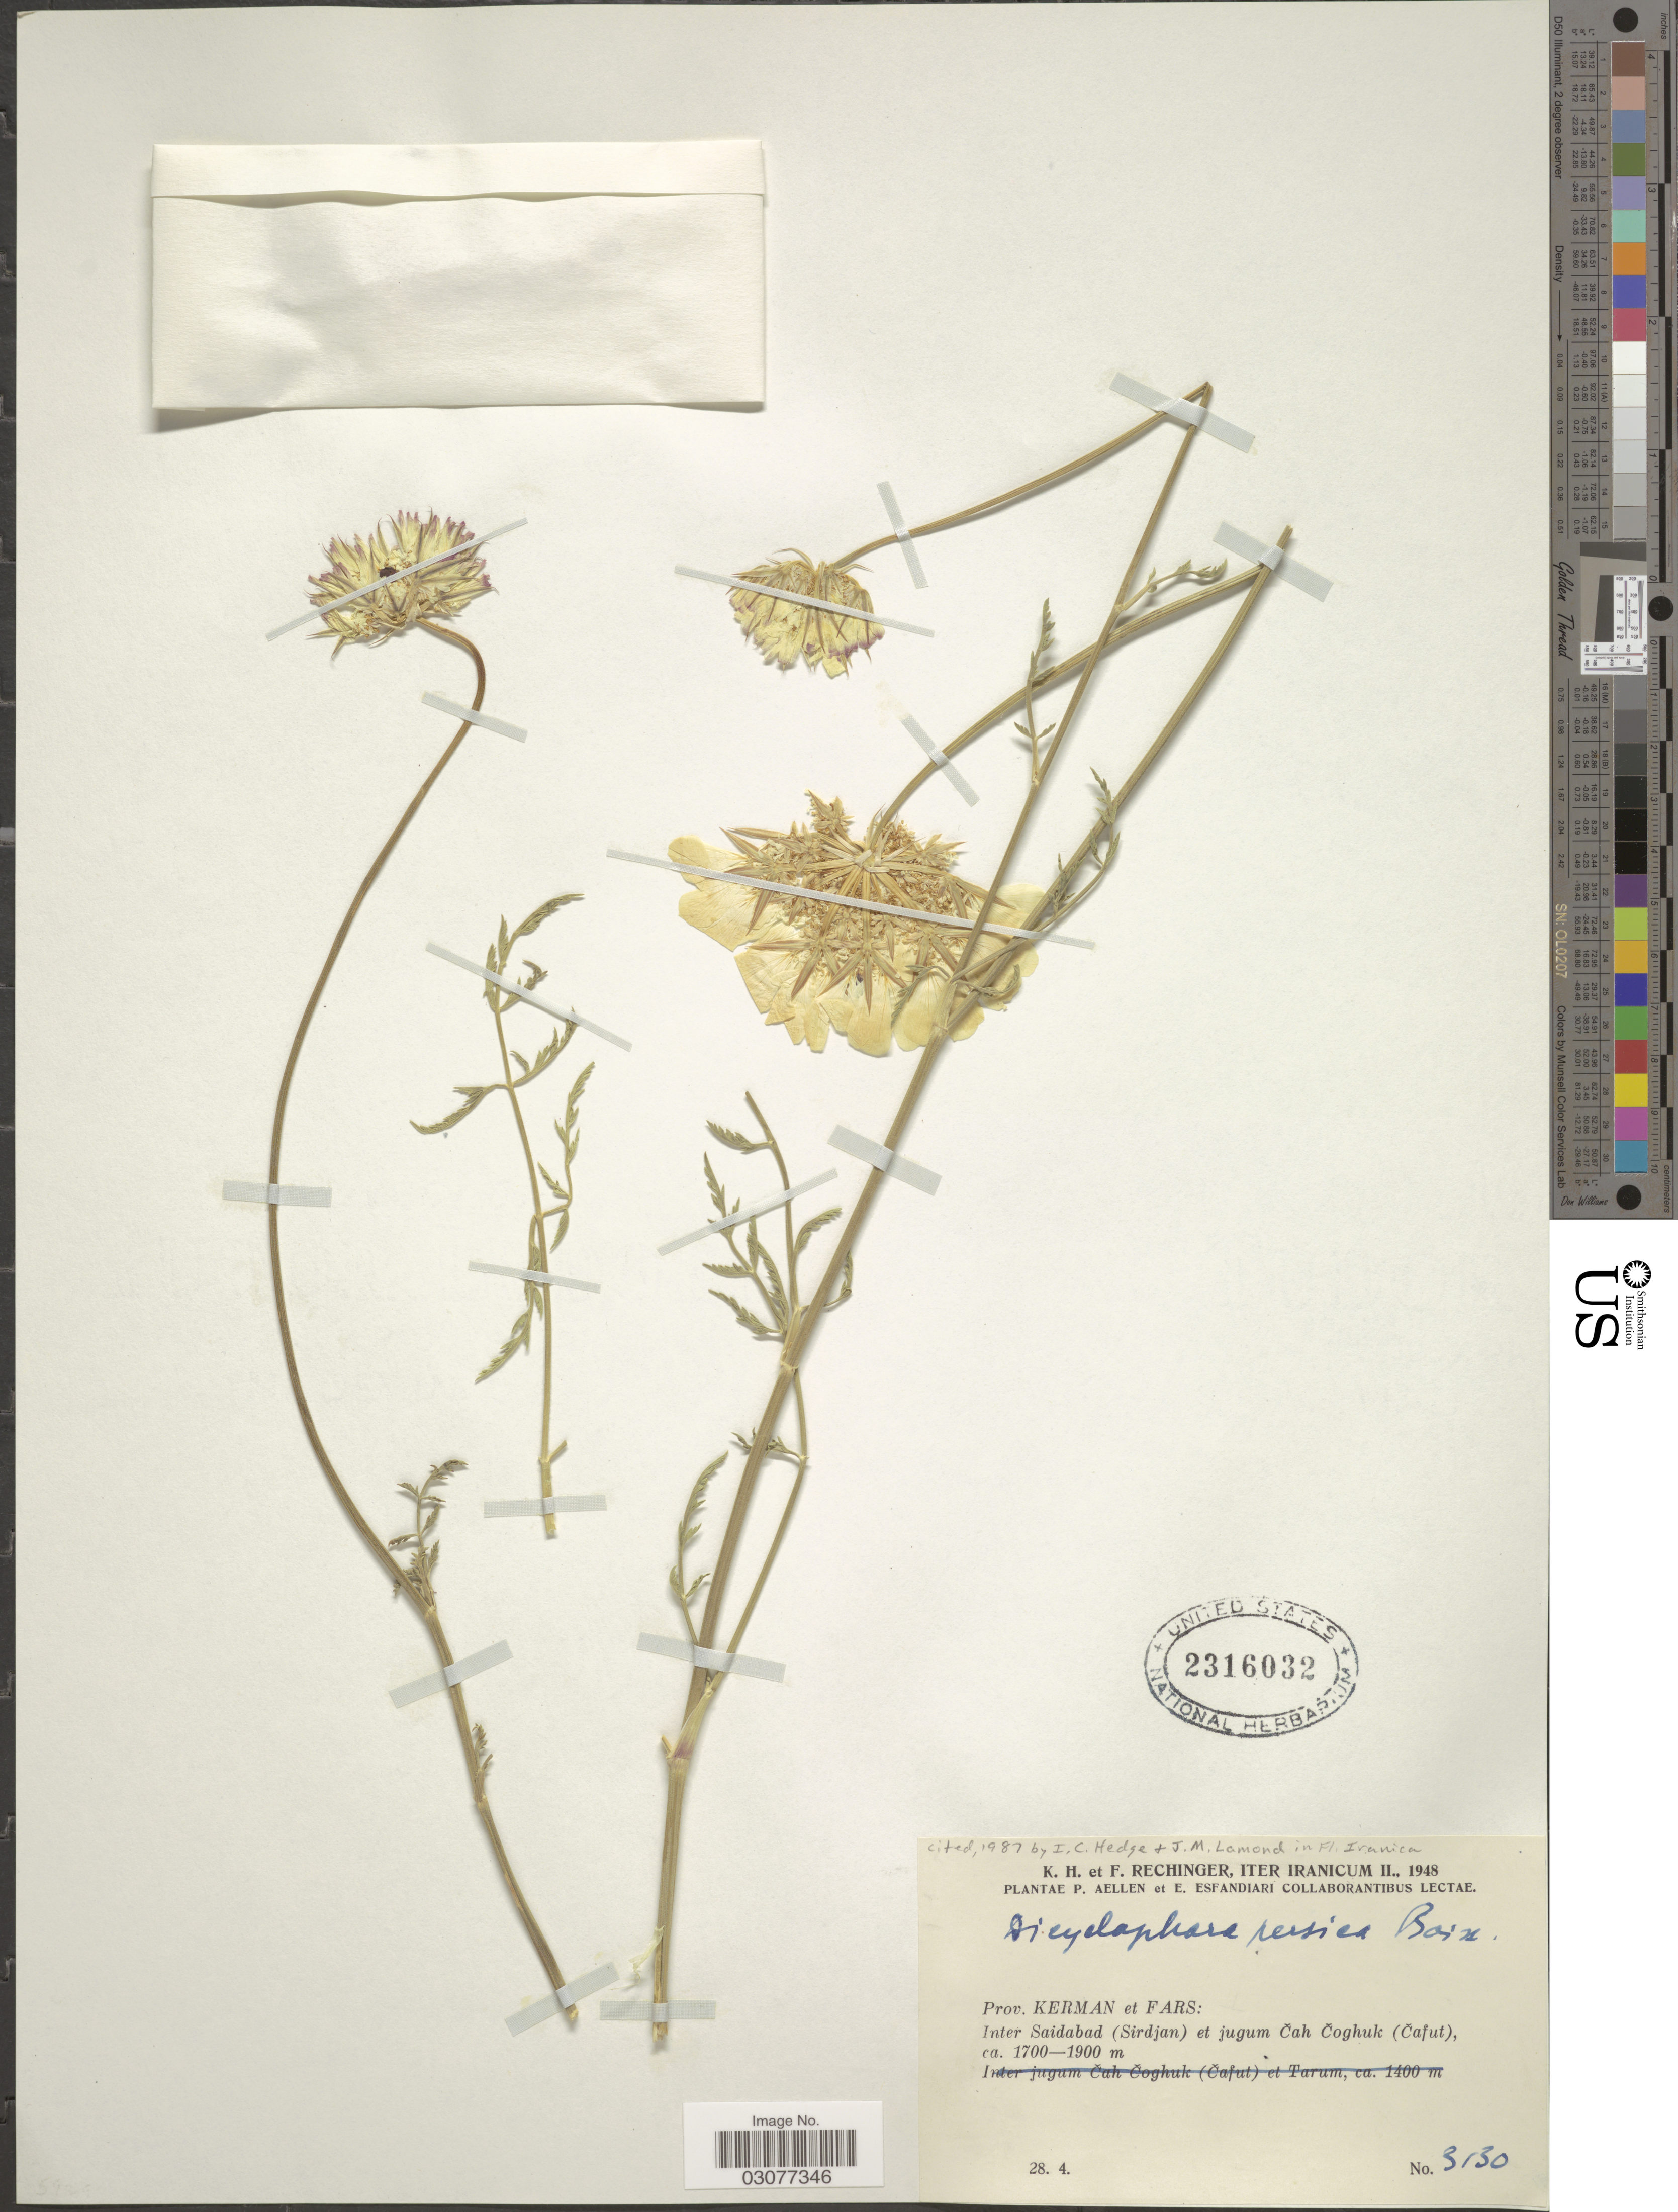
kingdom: Plantae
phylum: Tracheophyta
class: Magnoliopsida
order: Apiales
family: Apiaceae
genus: Dicyclophora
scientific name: Dicyclophora persica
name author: Boiss.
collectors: K. H. Rechinger & F. Rechinger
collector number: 3130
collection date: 1948-04-28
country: Iran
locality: Prov. Kerman et Fars: Inter Saidabad (Sirdjan) et jugum Cah Coghuk (Cafut).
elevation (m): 1700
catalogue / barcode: US 2316032